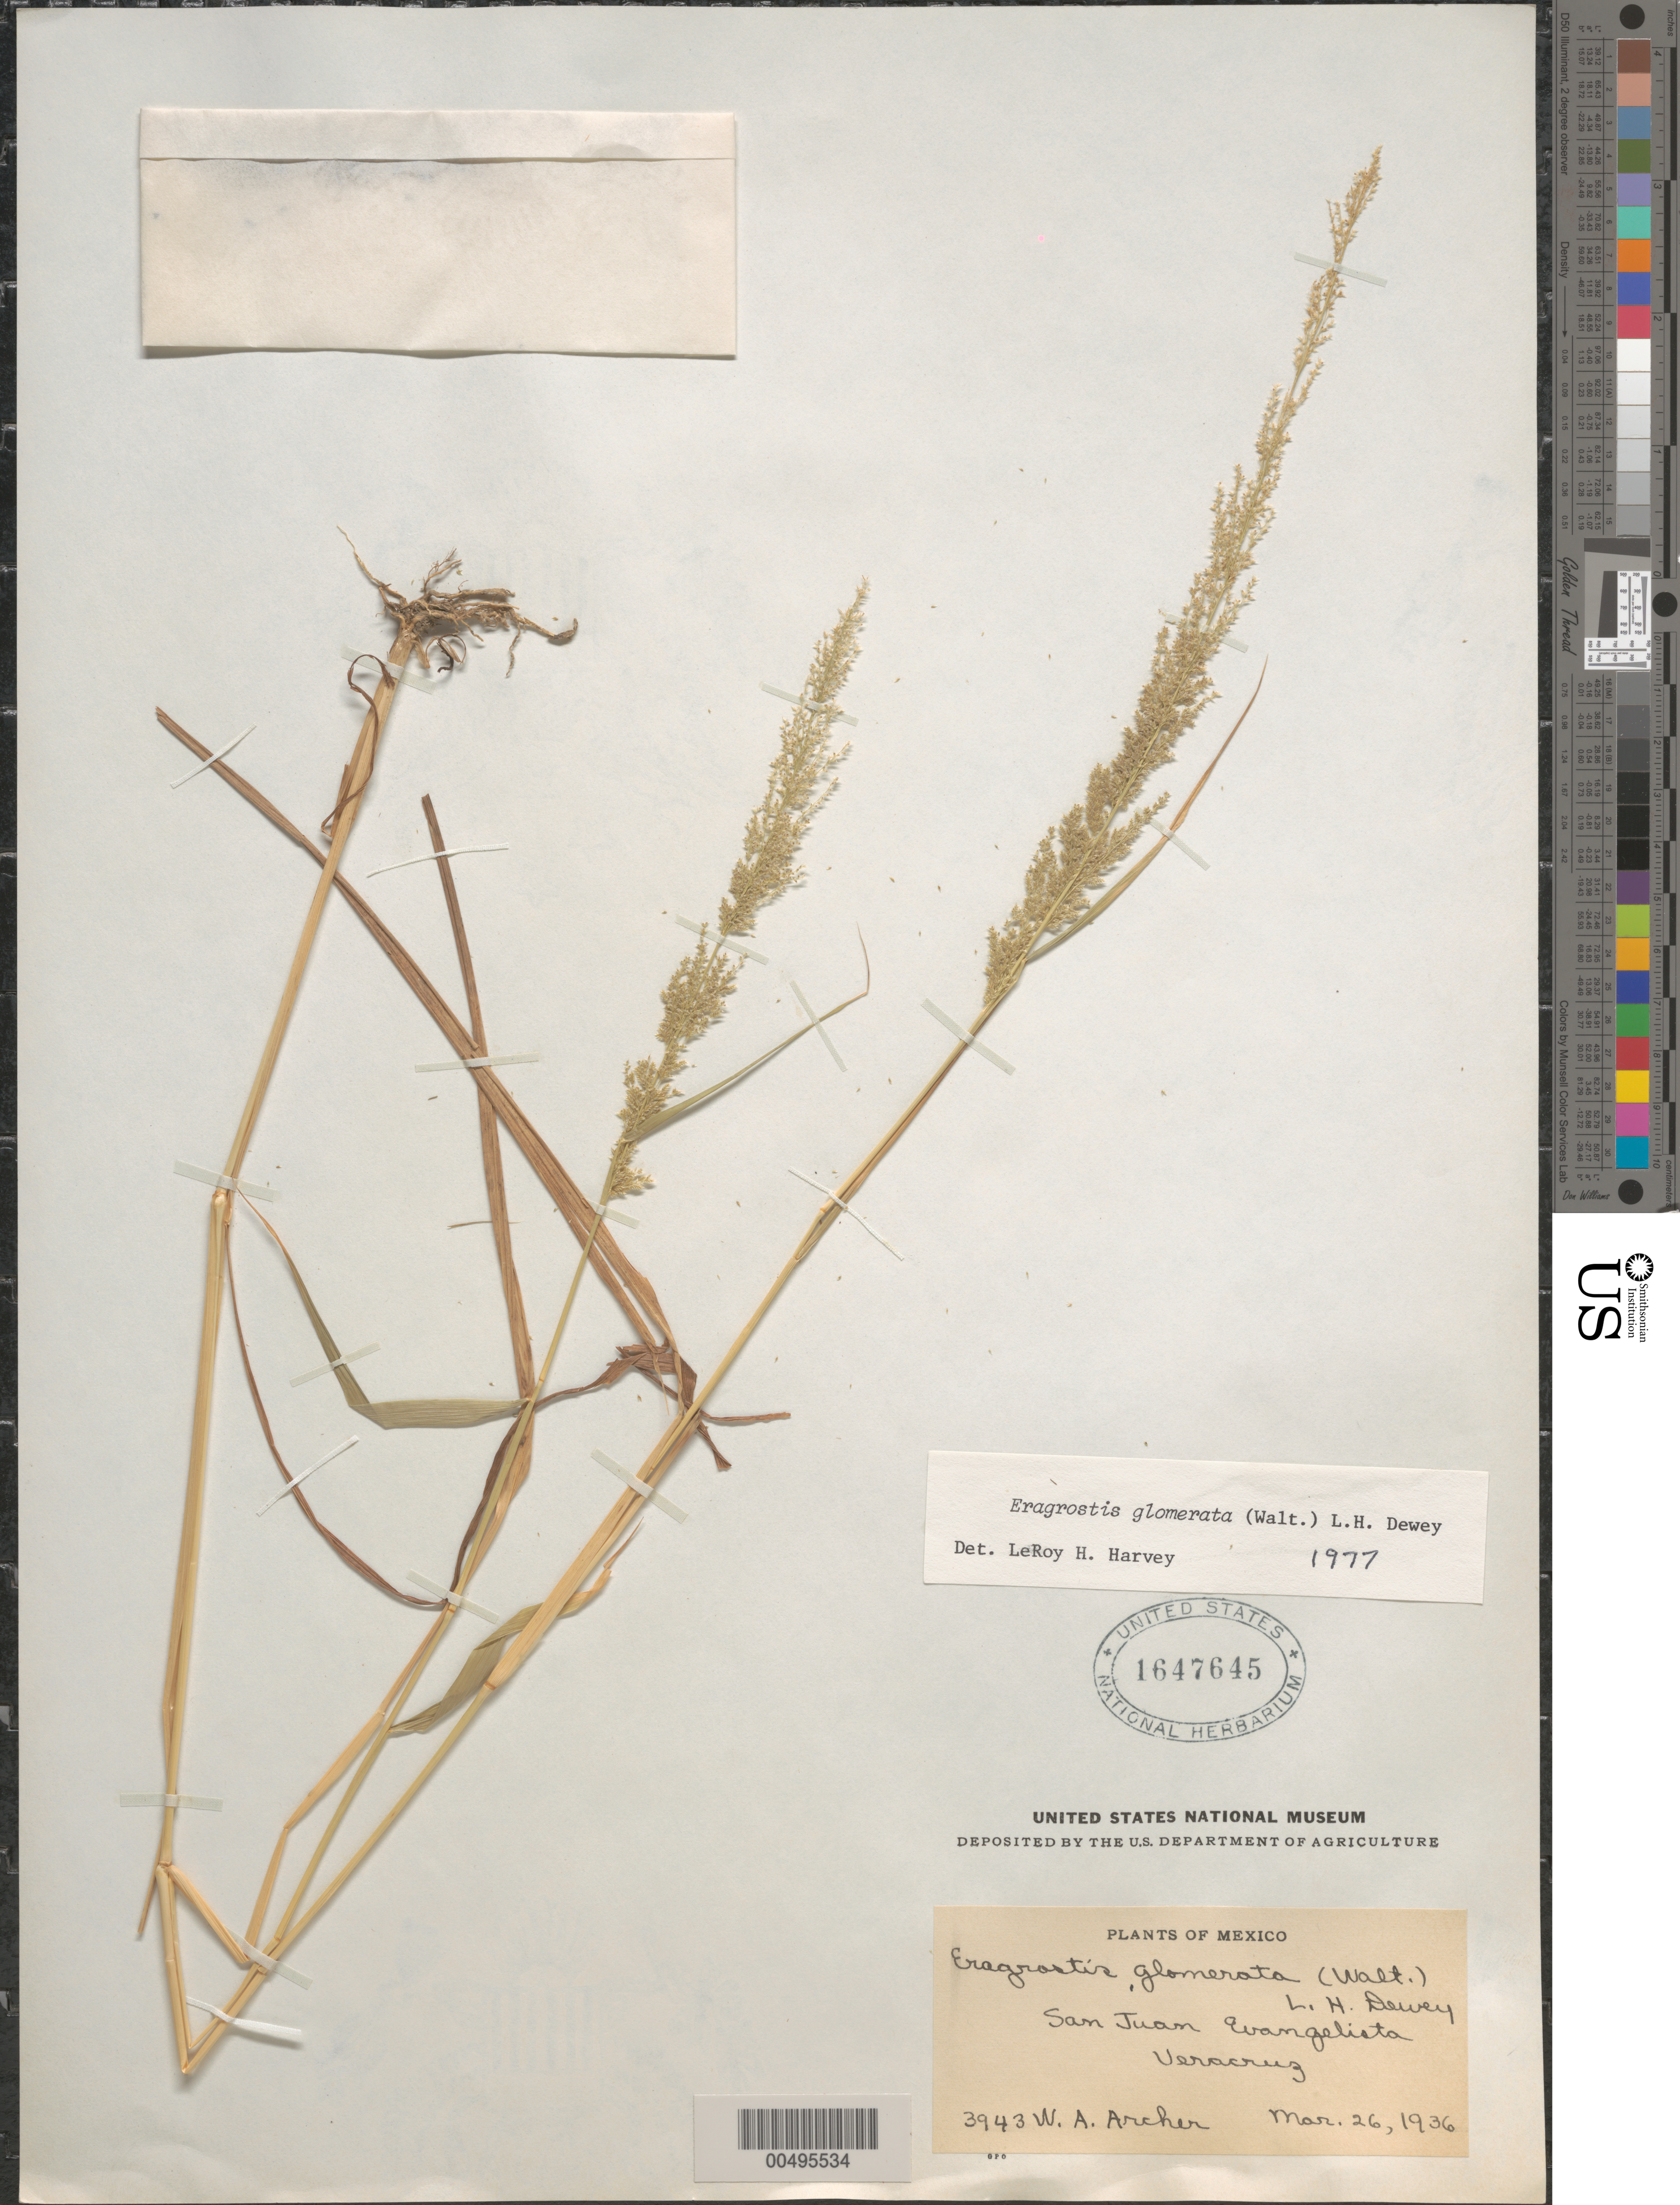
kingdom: Plantae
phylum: Tracheophyta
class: Liliopsida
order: Poales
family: Poaceae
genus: Eragrostis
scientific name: Eragrostis japonica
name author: (Thunb.) Trin.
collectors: W. A. Archer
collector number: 3943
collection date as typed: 26 Mar 1936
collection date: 1936-03-26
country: Mexico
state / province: Veracruz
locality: San Juan Evangelista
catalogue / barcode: US 1647645